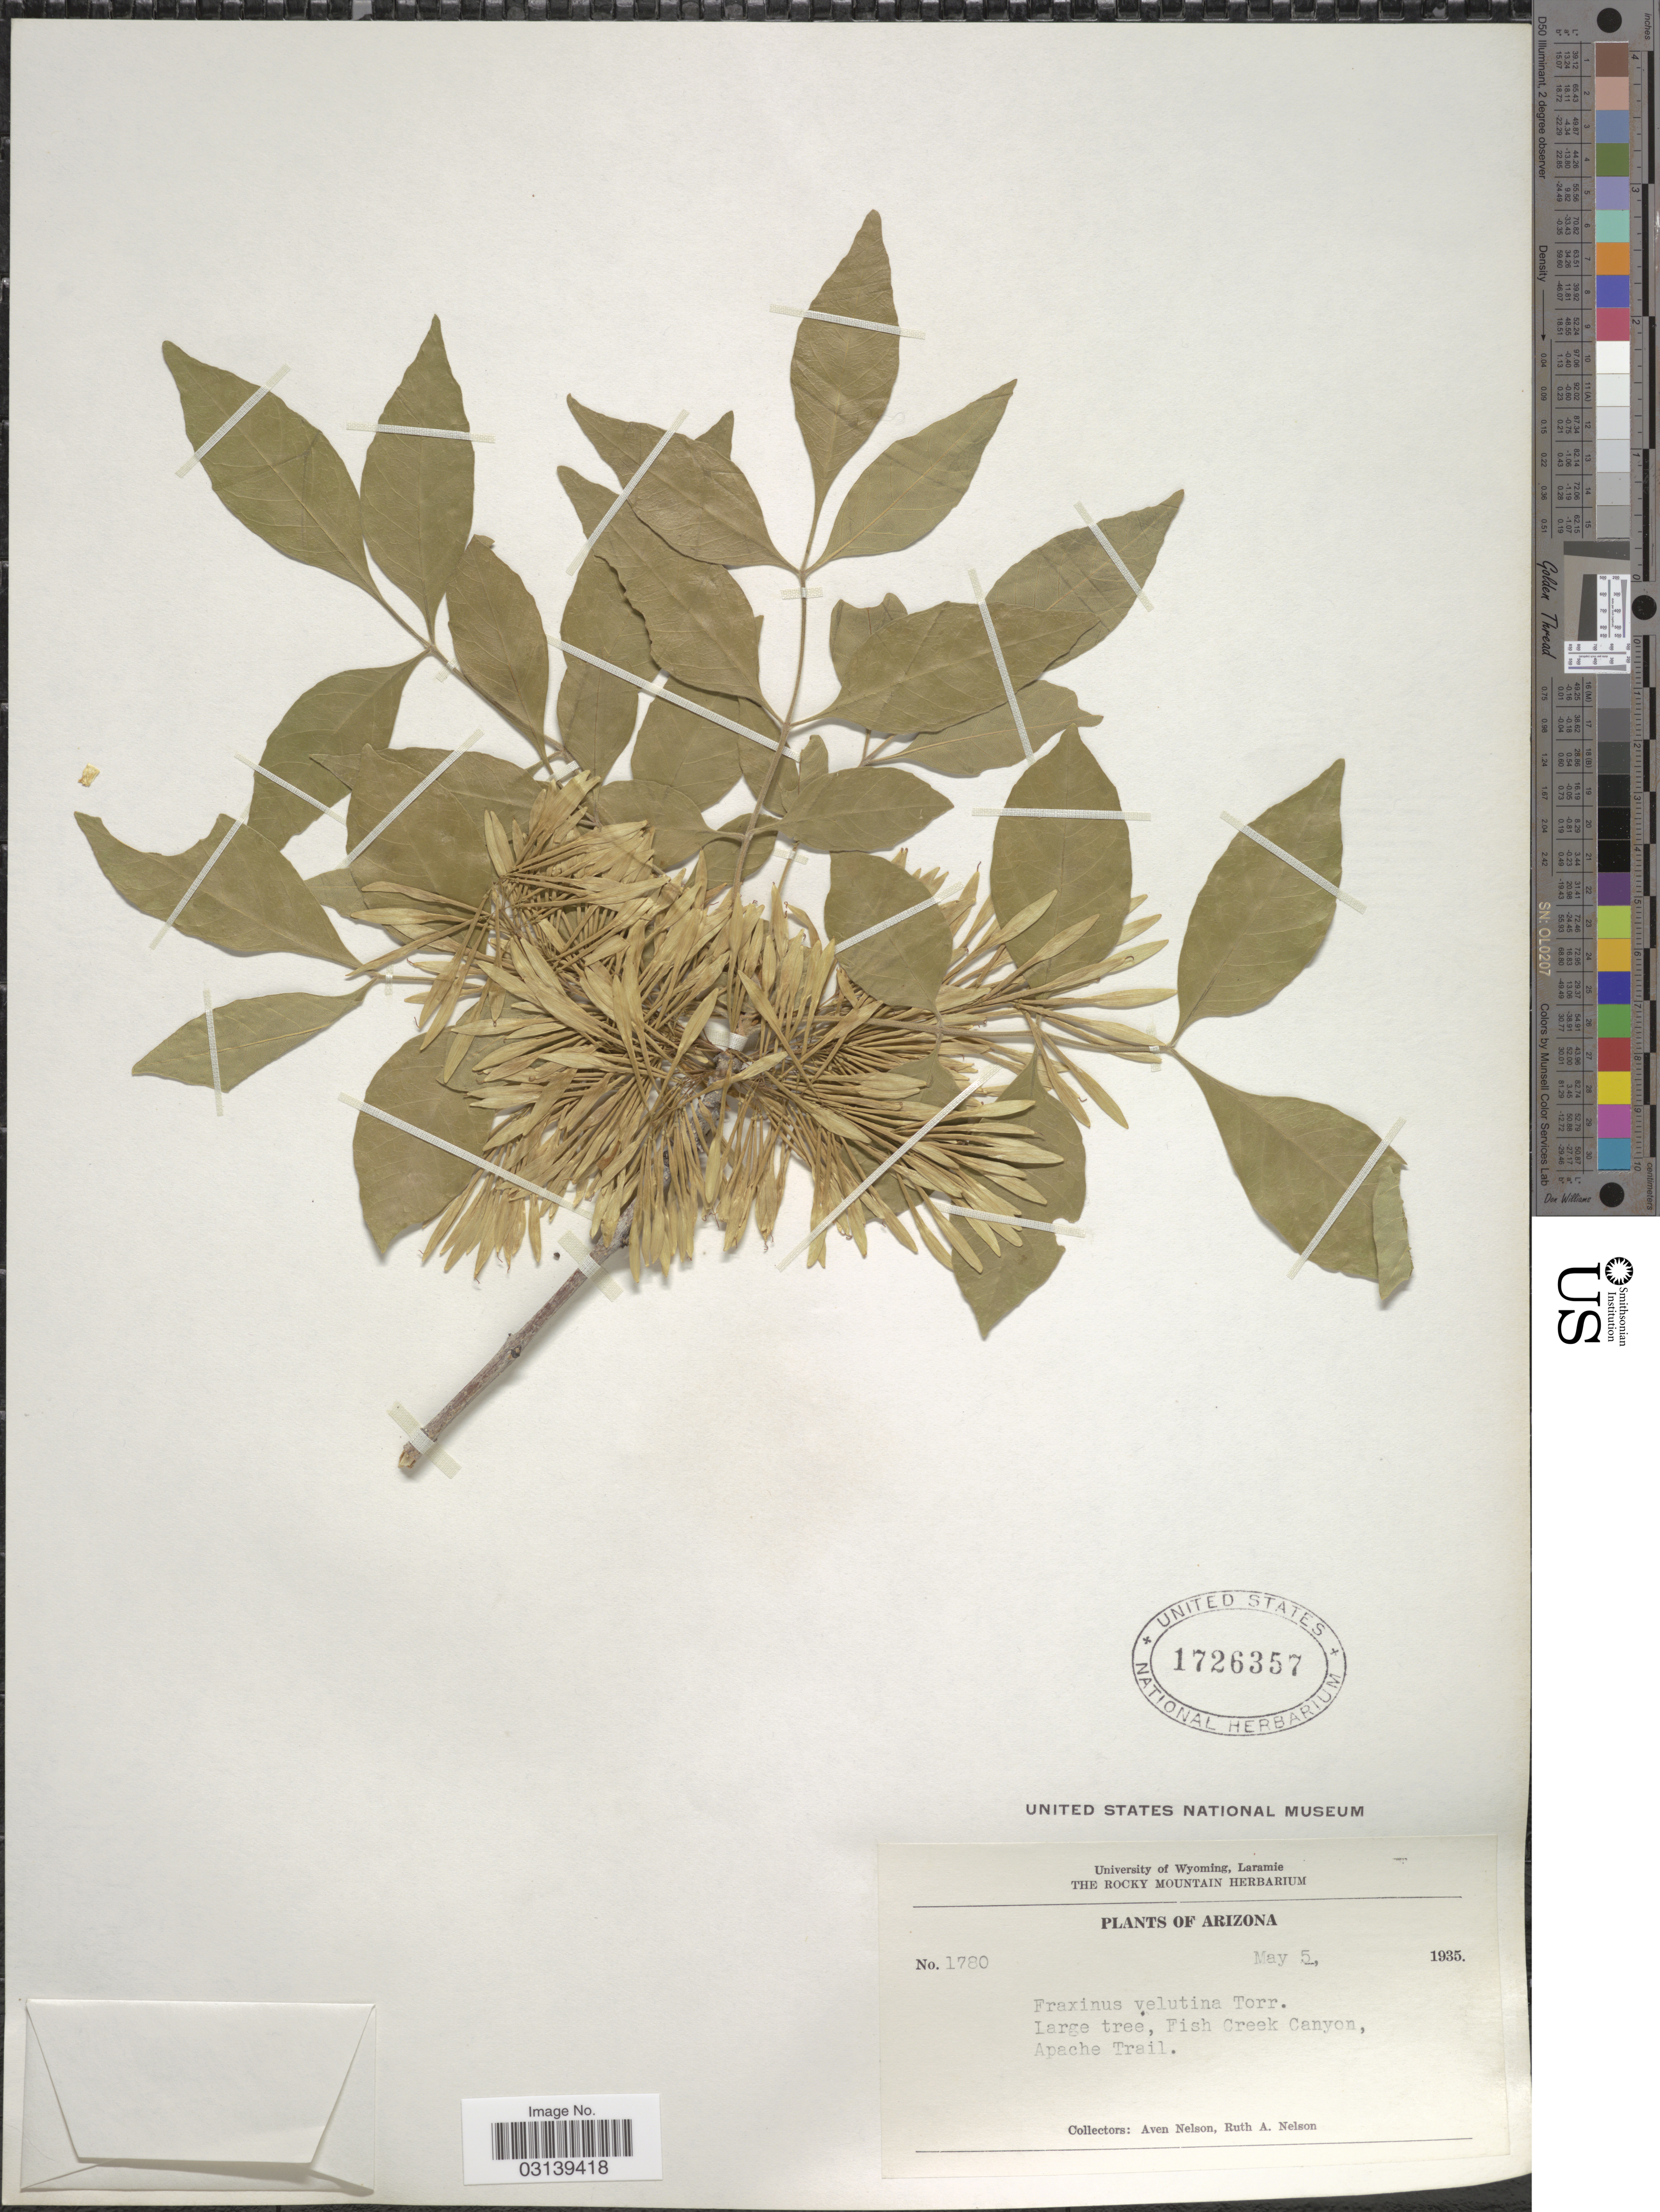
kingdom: Plantae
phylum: Tracheophyta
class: Magnoliopsida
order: Lamiales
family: Oleaceae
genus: Fraxinus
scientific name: Fraxinus velutina var. toumeyi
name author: (Britton) Rehder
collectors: A. Nelson & R. A. Nelson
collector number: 1780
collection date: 1935-05-05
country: United States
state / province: Arizona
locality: Fish Creek Canyon, Apache Trail.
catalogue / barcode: US 1726357